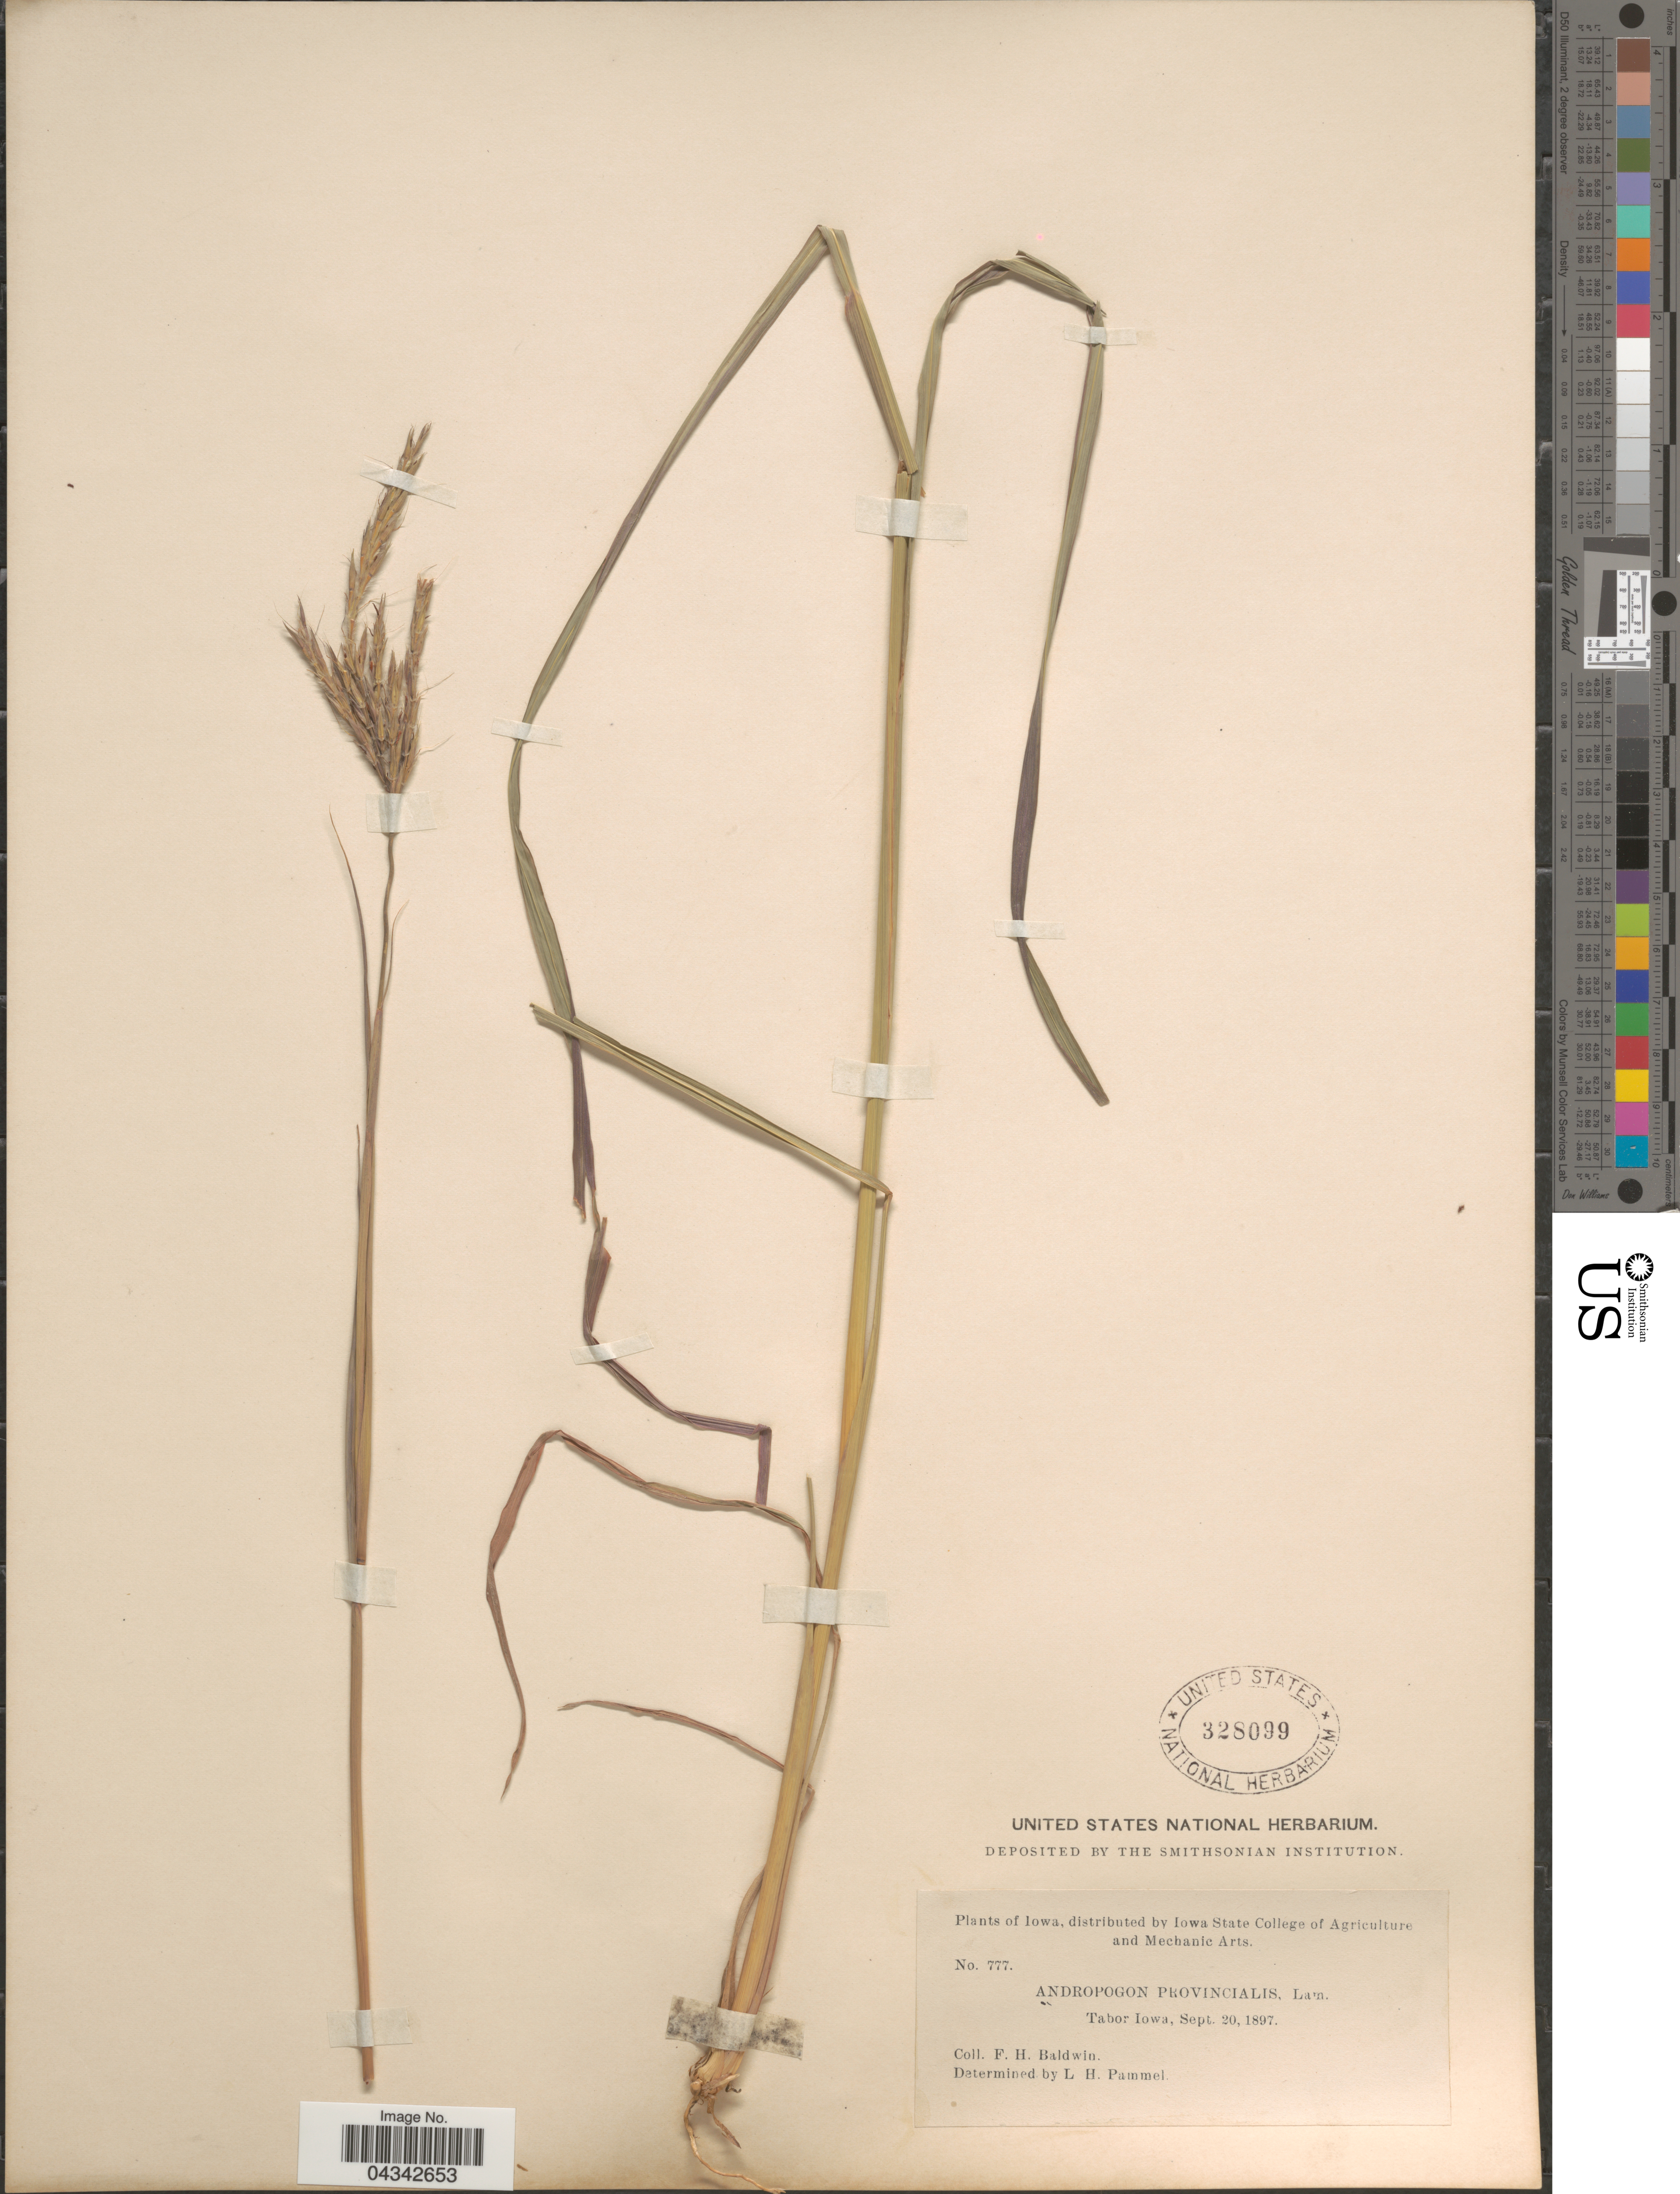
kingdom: Plantae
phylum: Tracheophyta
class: Liliopsida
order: Poales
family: Poaceae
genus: Andropogon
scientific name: Andropogon gerardii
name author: Vitman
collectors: F. Baldwin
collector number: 777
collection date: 1897-09-20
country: United States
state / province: Iowa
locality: Tabor.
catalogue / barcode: US 328099